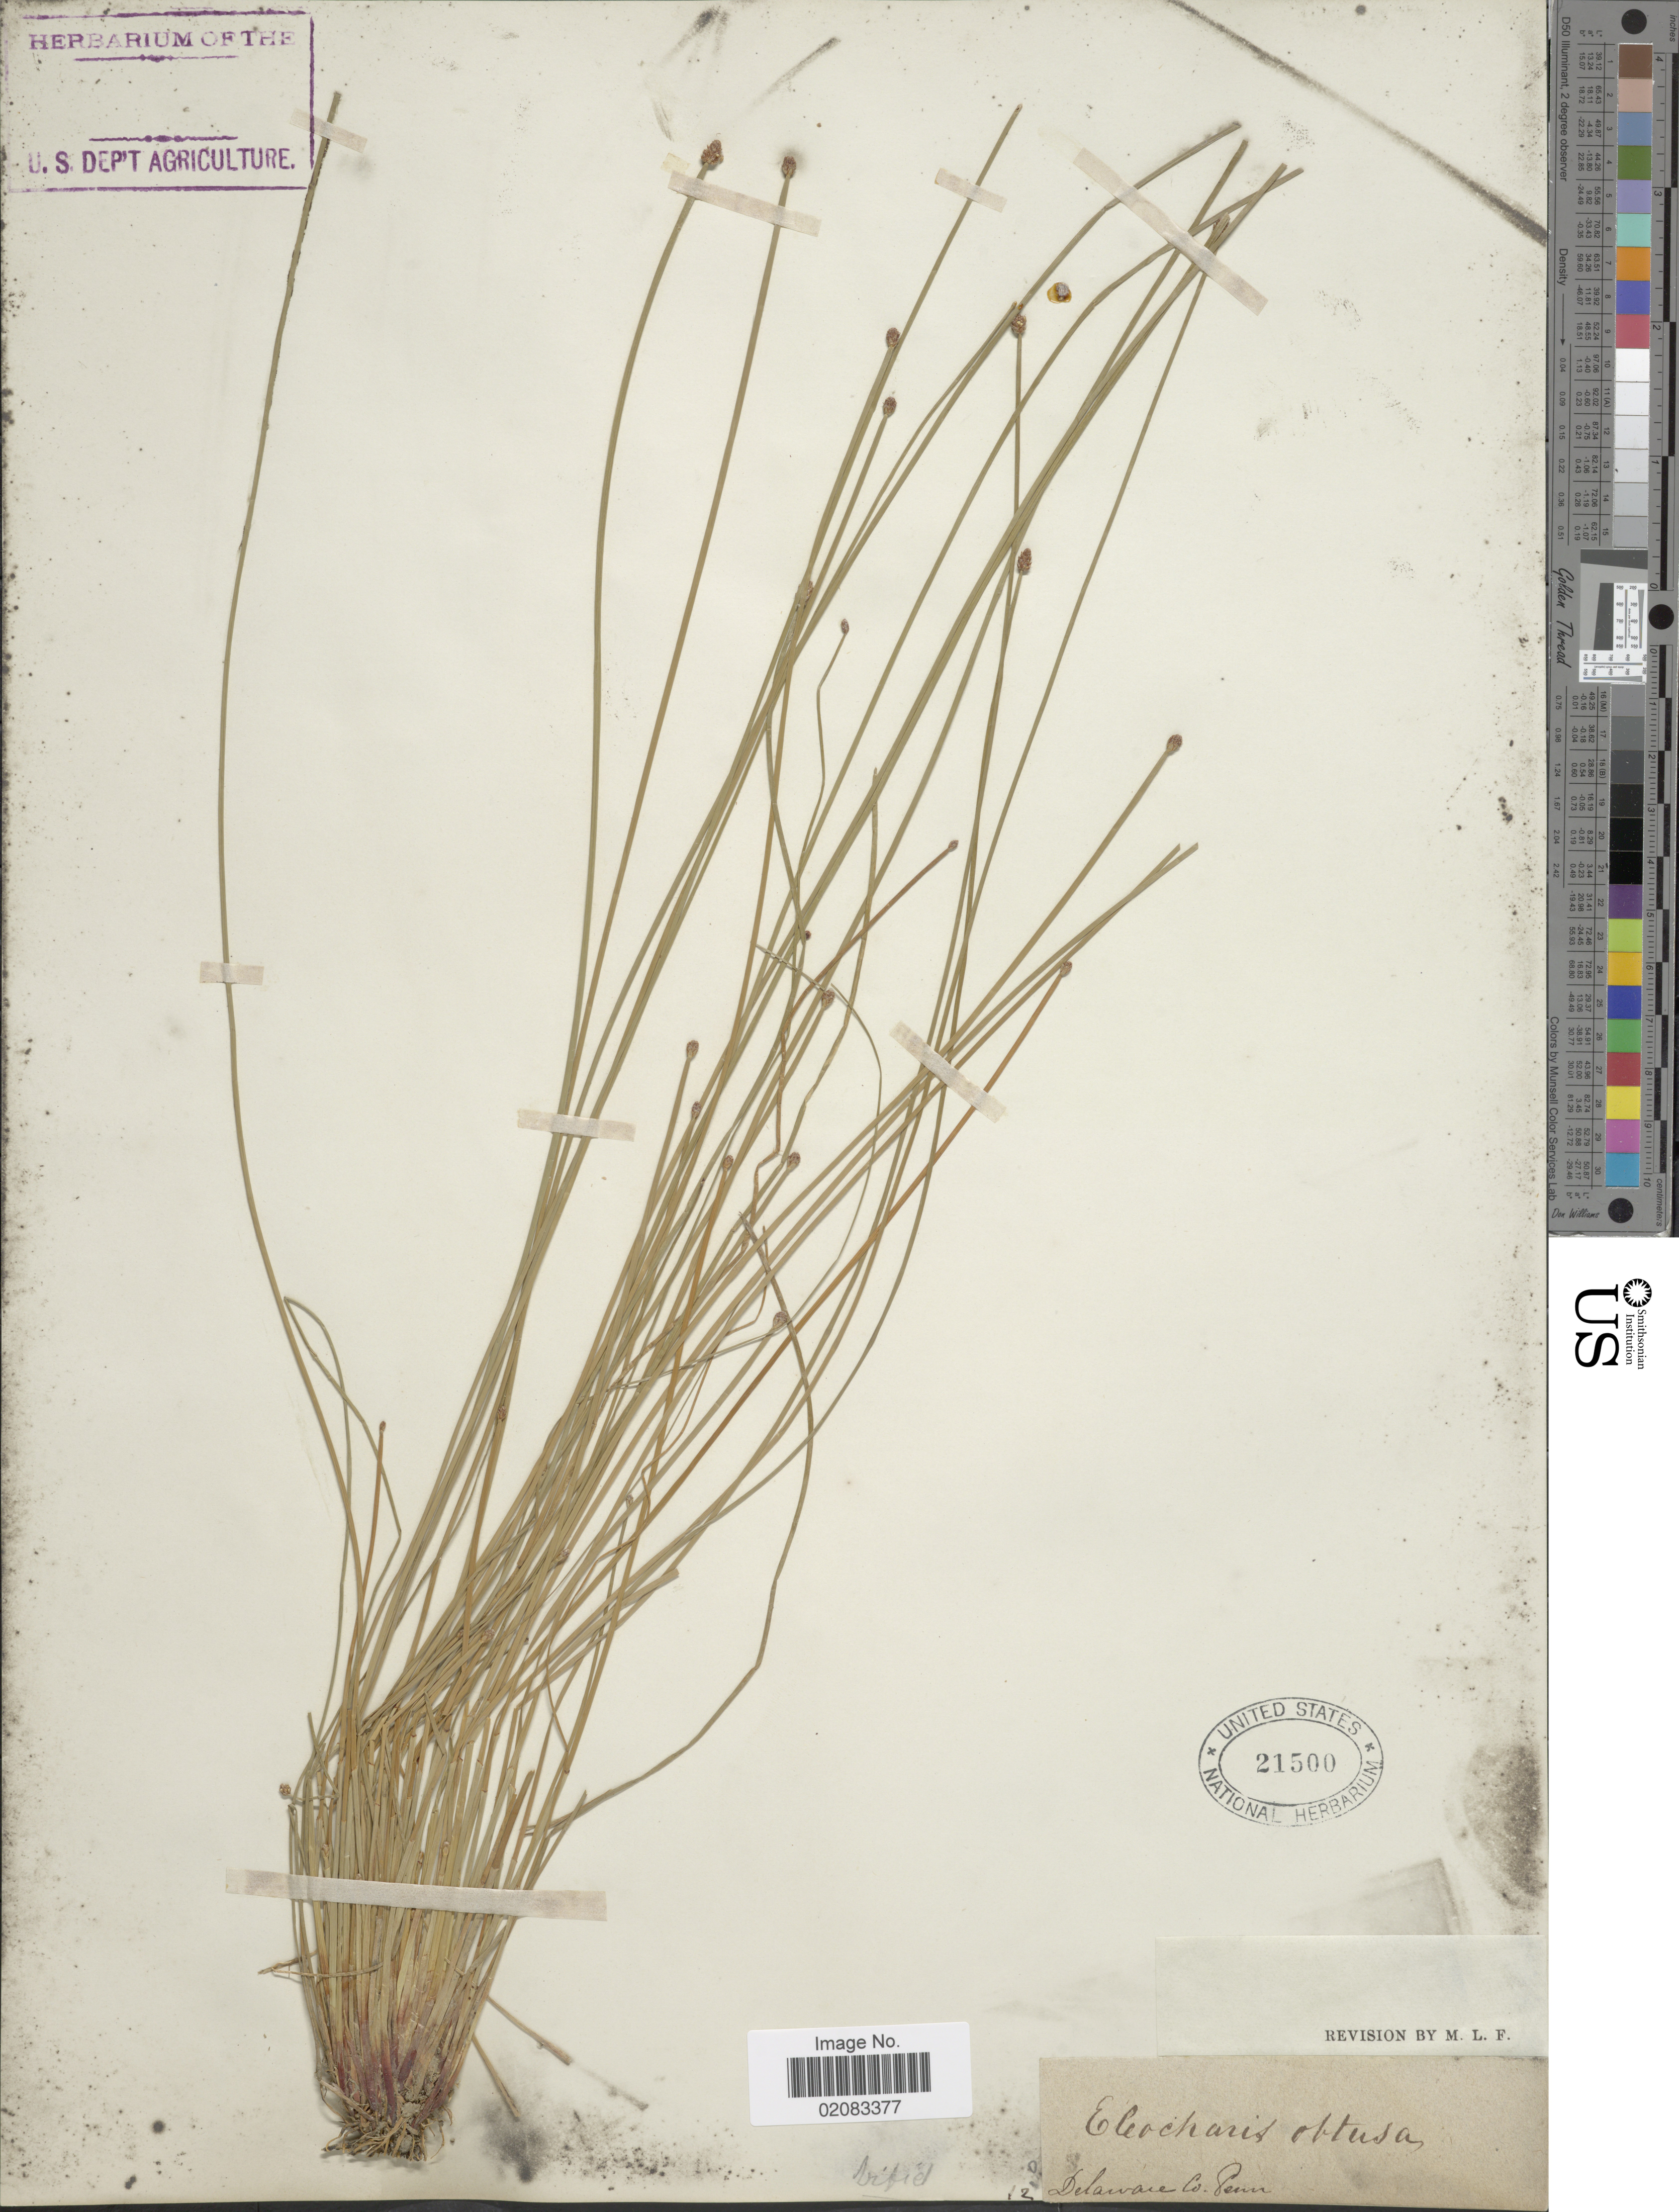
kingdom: Plantae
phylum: Tracheophyta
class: Liliopsida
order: Poales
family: Cyperaceae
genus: Eleocharis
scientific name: Eleocharis obtusa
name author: (Willd.) Schult.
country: United States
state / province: Pennsylvania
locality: Delaware Co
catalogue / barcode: US 21500